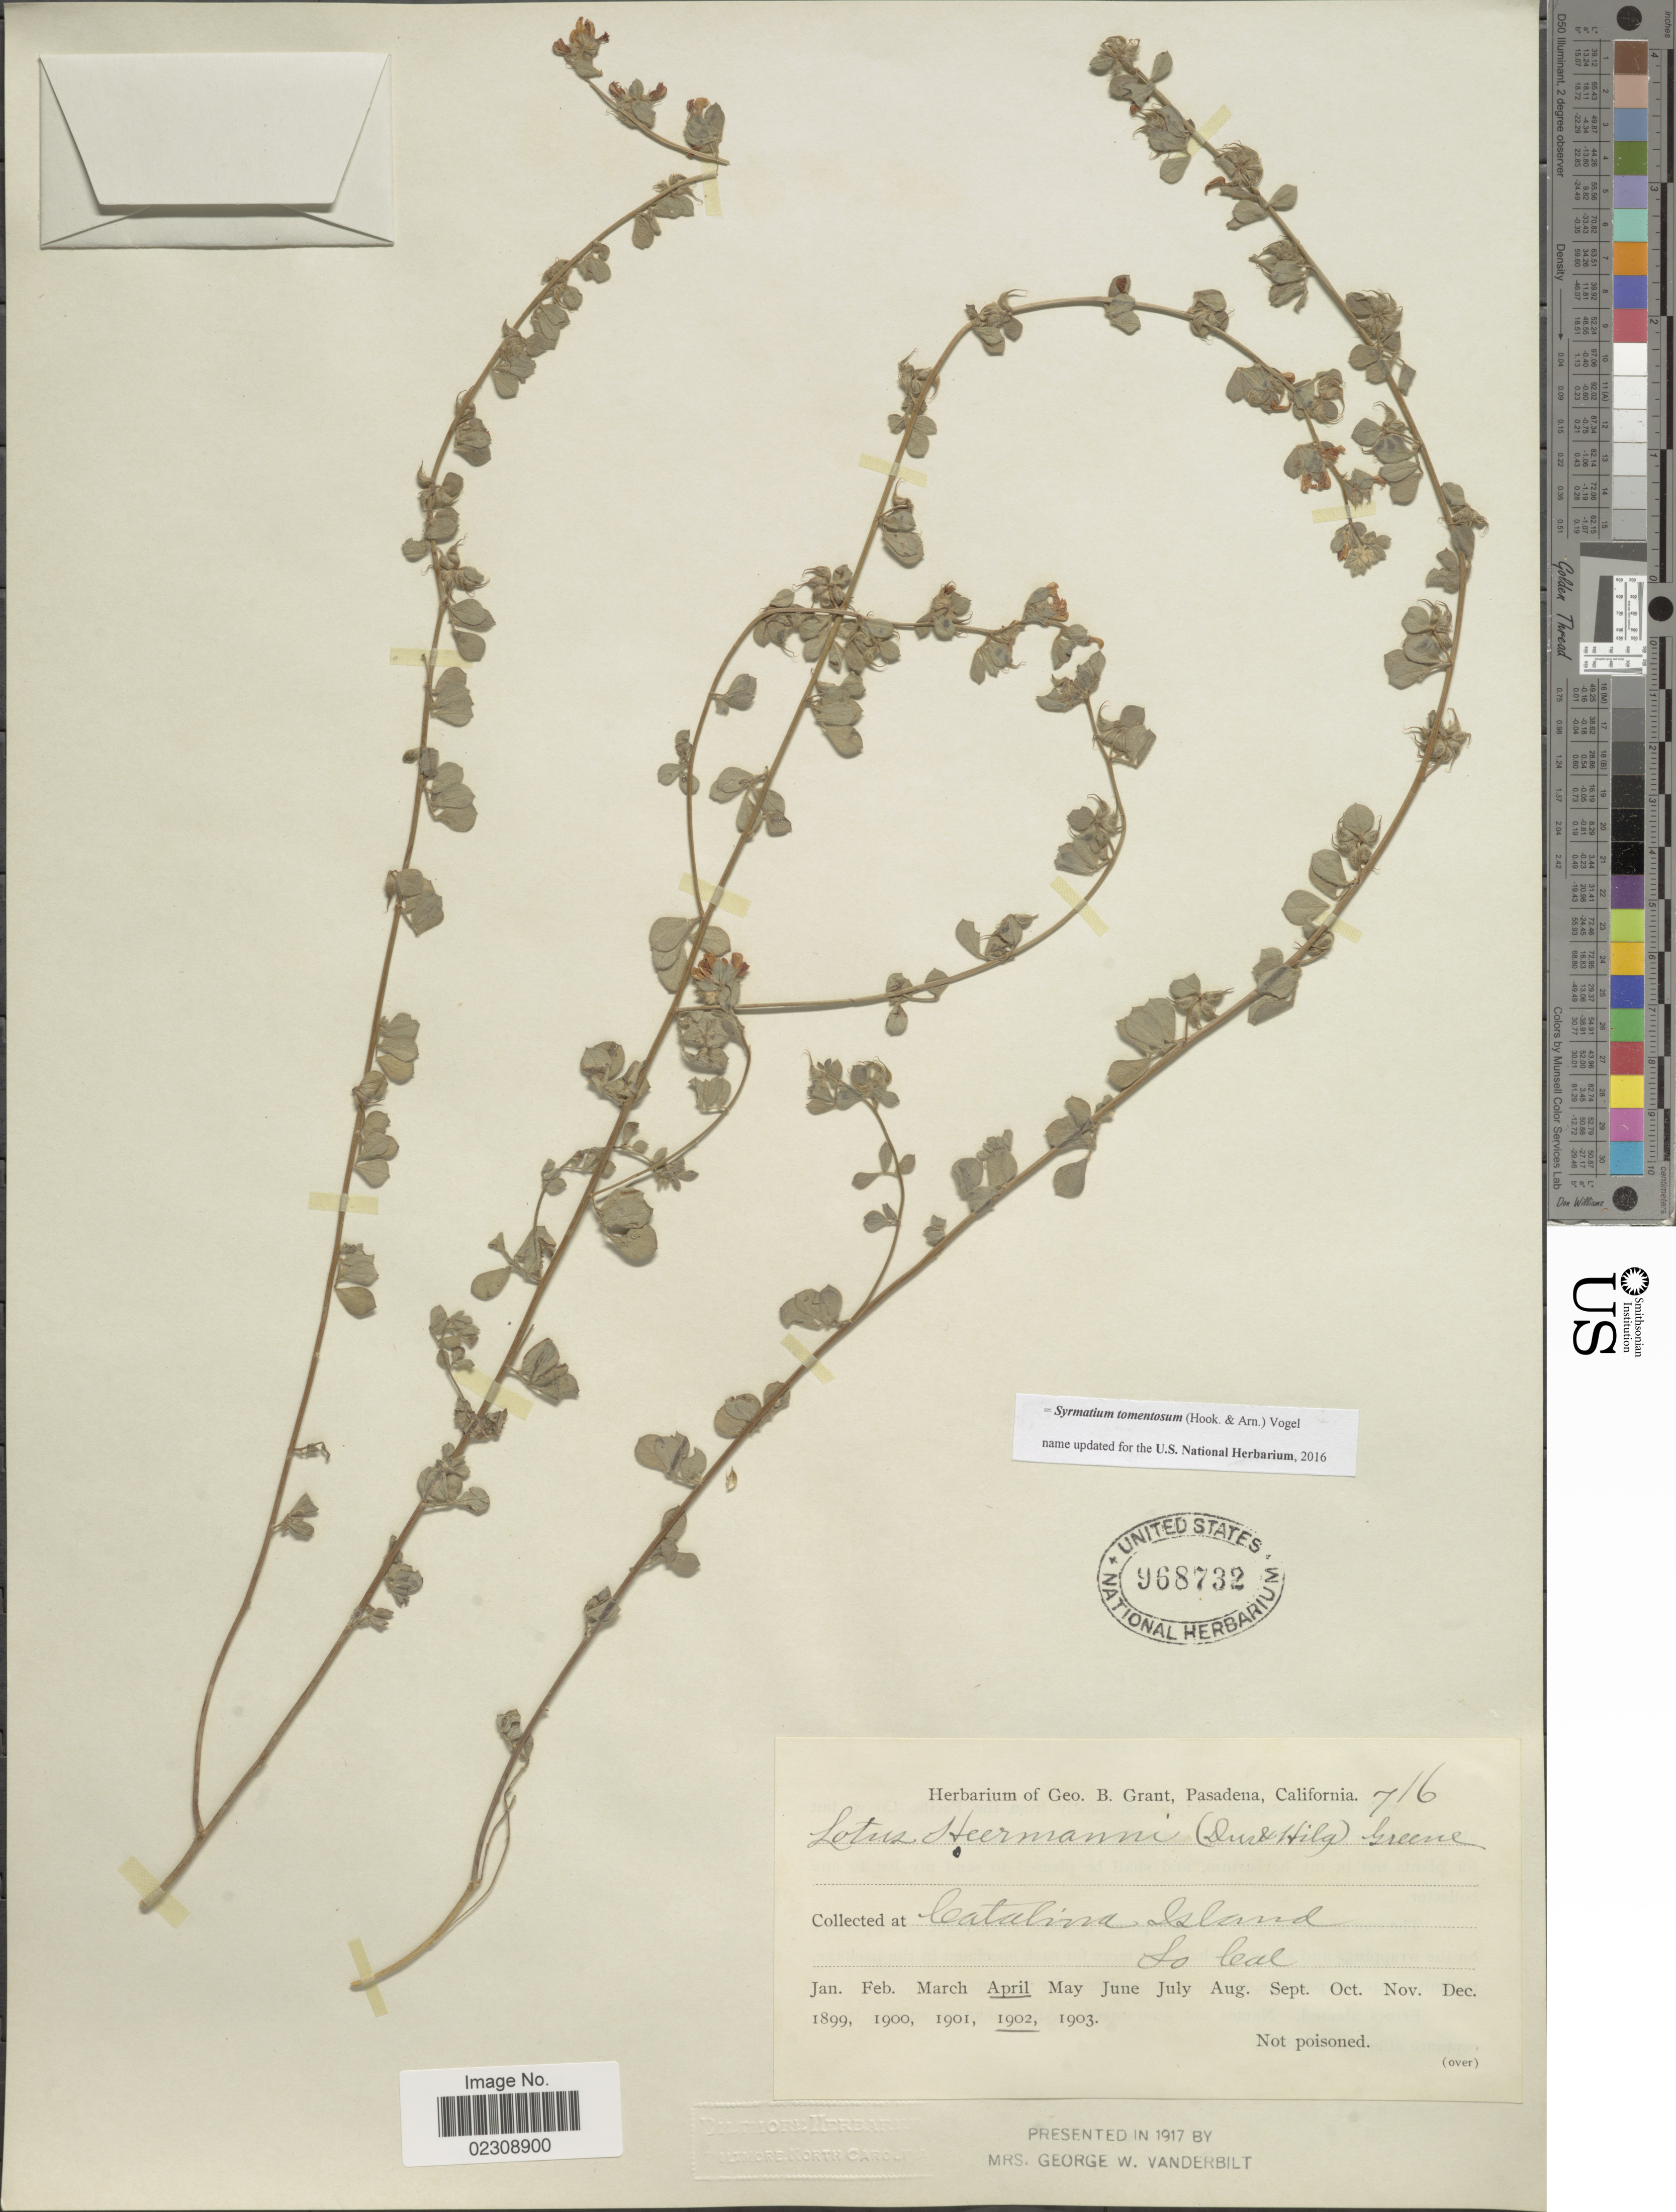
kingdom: Plantae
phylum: Tracheophyta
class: Magnoliopsida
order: Fabales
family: Fabaceae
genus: Syrmatium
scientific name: Syrmatium tomentosum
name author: (Hook. & Arn.) Vogel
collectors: ex herb. Geo. B. Grant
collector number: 716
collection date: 1902-04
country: United States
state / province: California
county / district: Los Angeles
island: Santa Catalina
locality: Catalina Island. So. Cal.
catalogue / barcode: US 968732